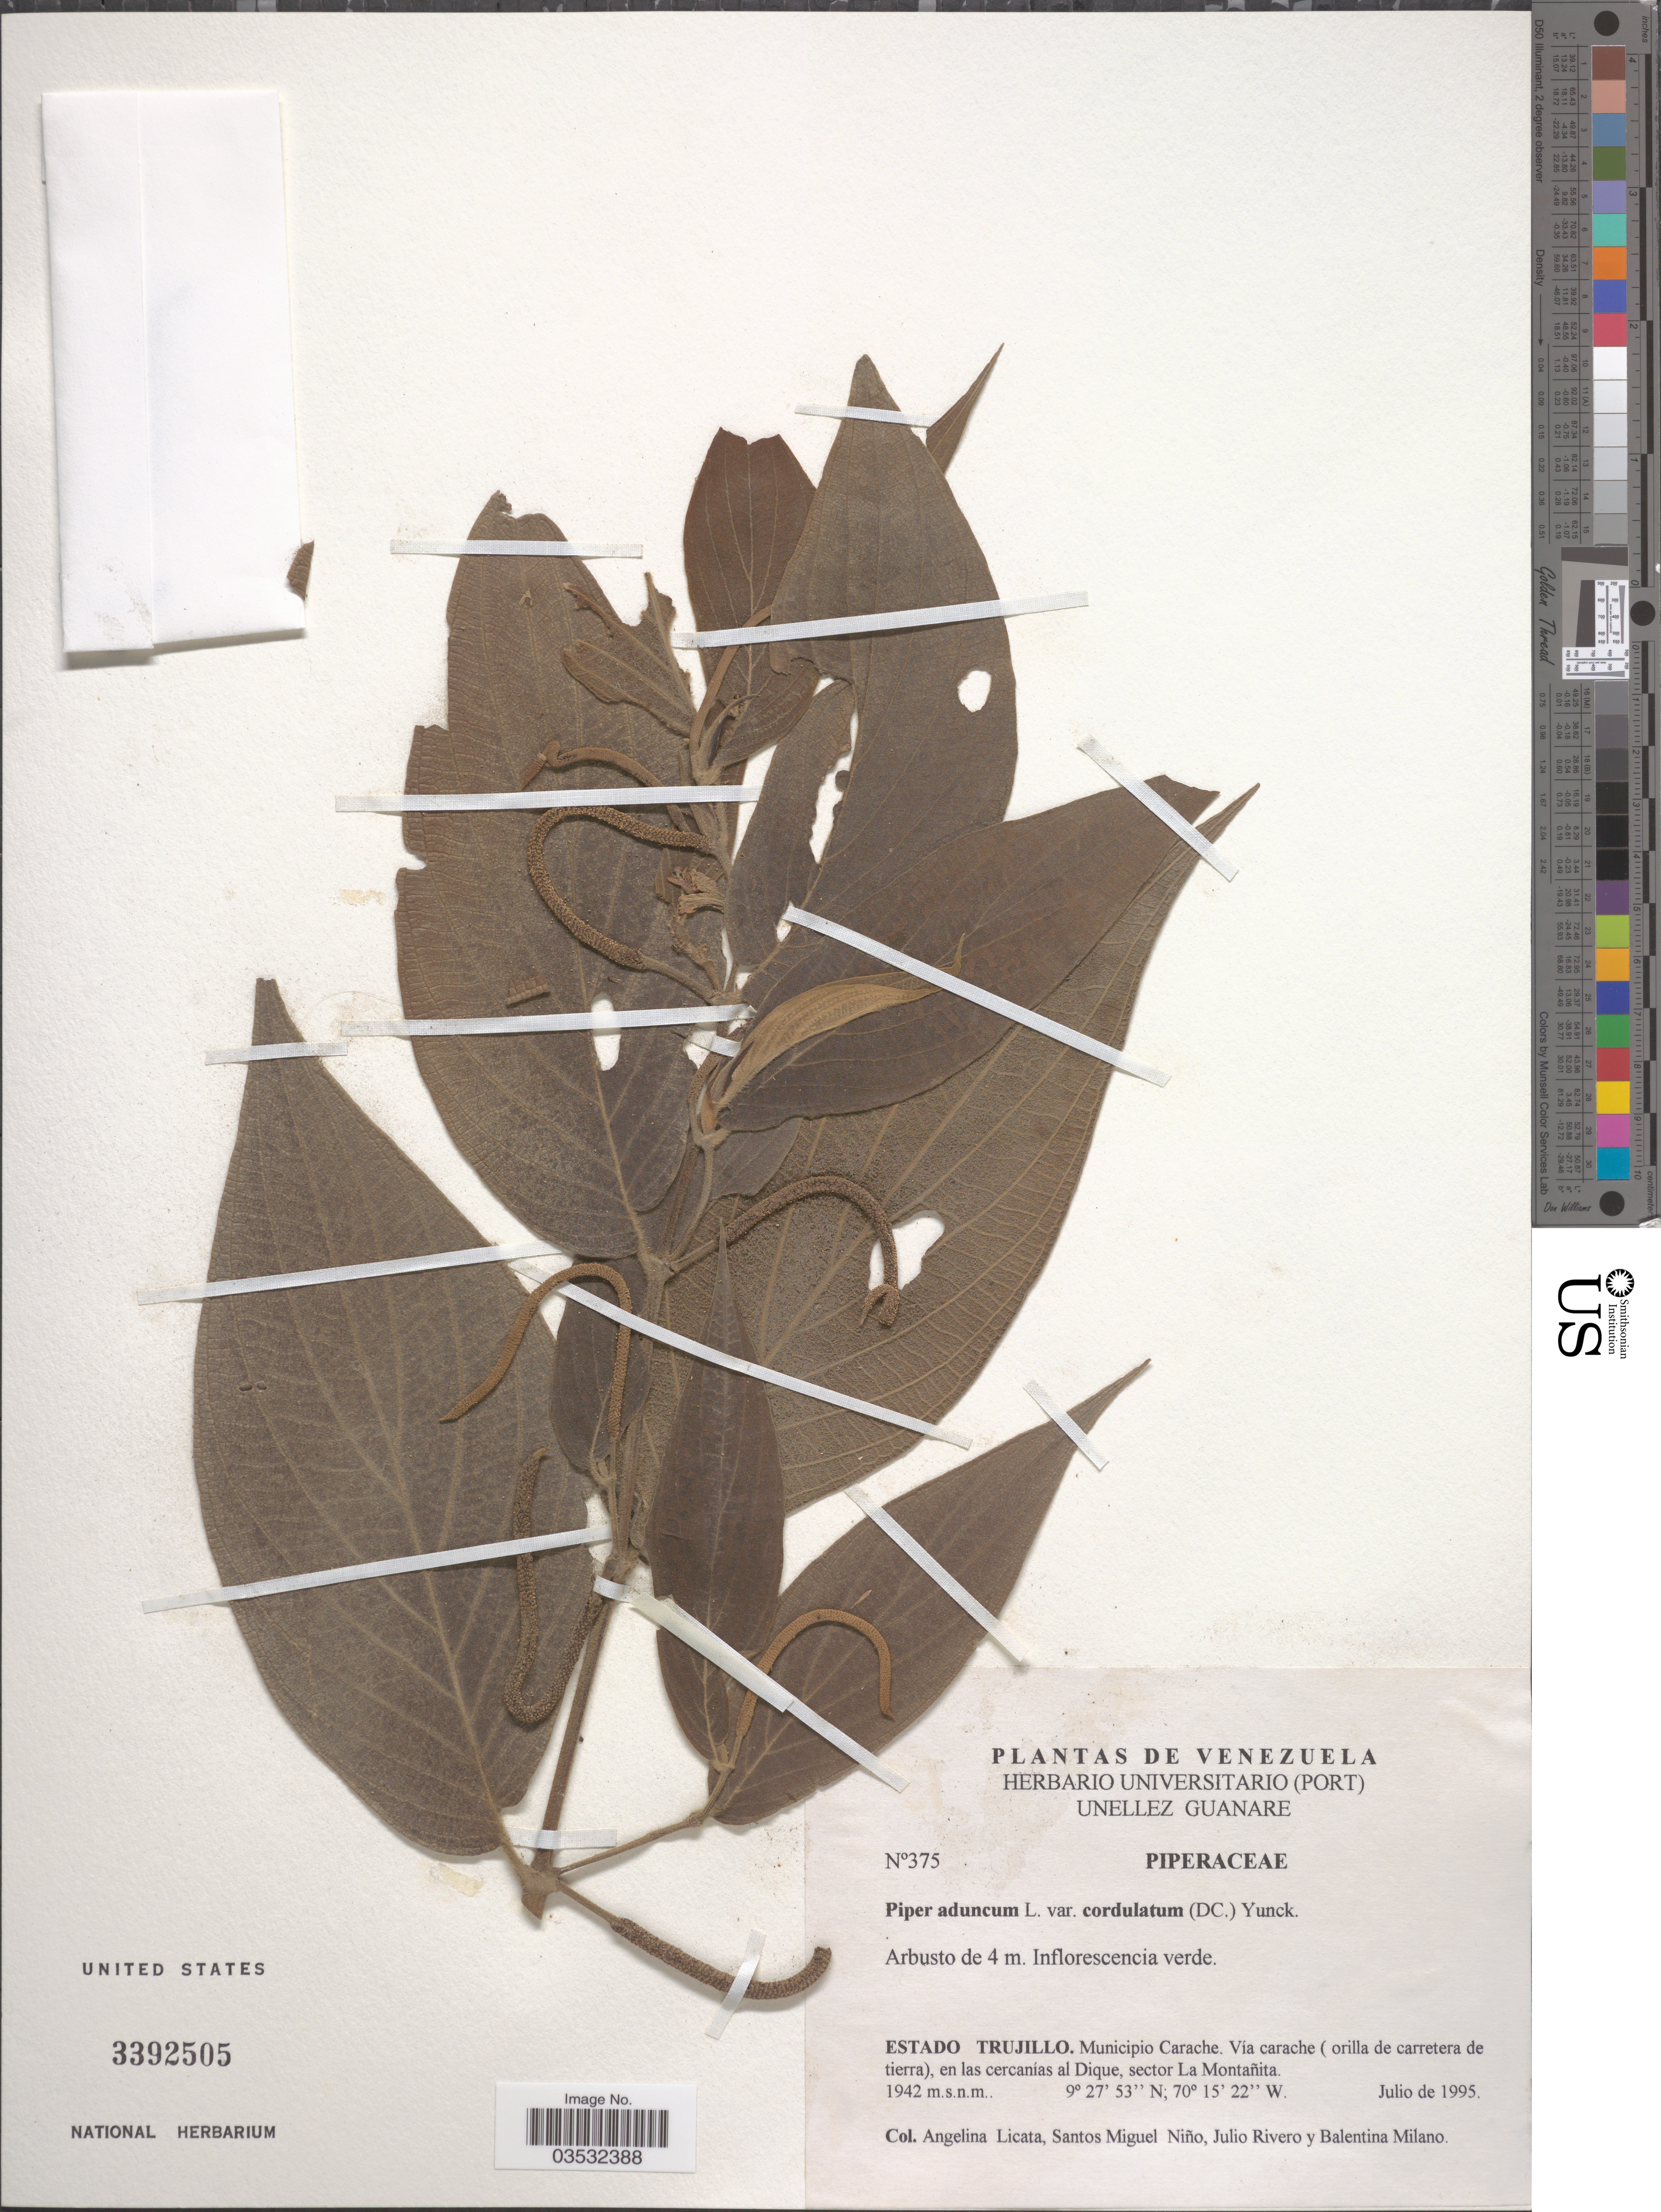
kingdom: Plantae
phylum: Tracheophyta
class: Magnoliopsida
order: Piperales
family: Piperaceae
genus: Piper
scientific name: Piper aduncum var. cordulatum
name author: L.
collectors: A. Licata, S. M. Niño, J. Rivero & B. Milano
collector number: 375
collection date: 1995-07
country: Venezuela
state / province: Trujillo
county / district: Carache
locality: Vía carache (orilla de carretera de tierra), en las cercanías al Dique, sector La Montañita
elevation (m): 1942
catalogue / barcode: US 3392505